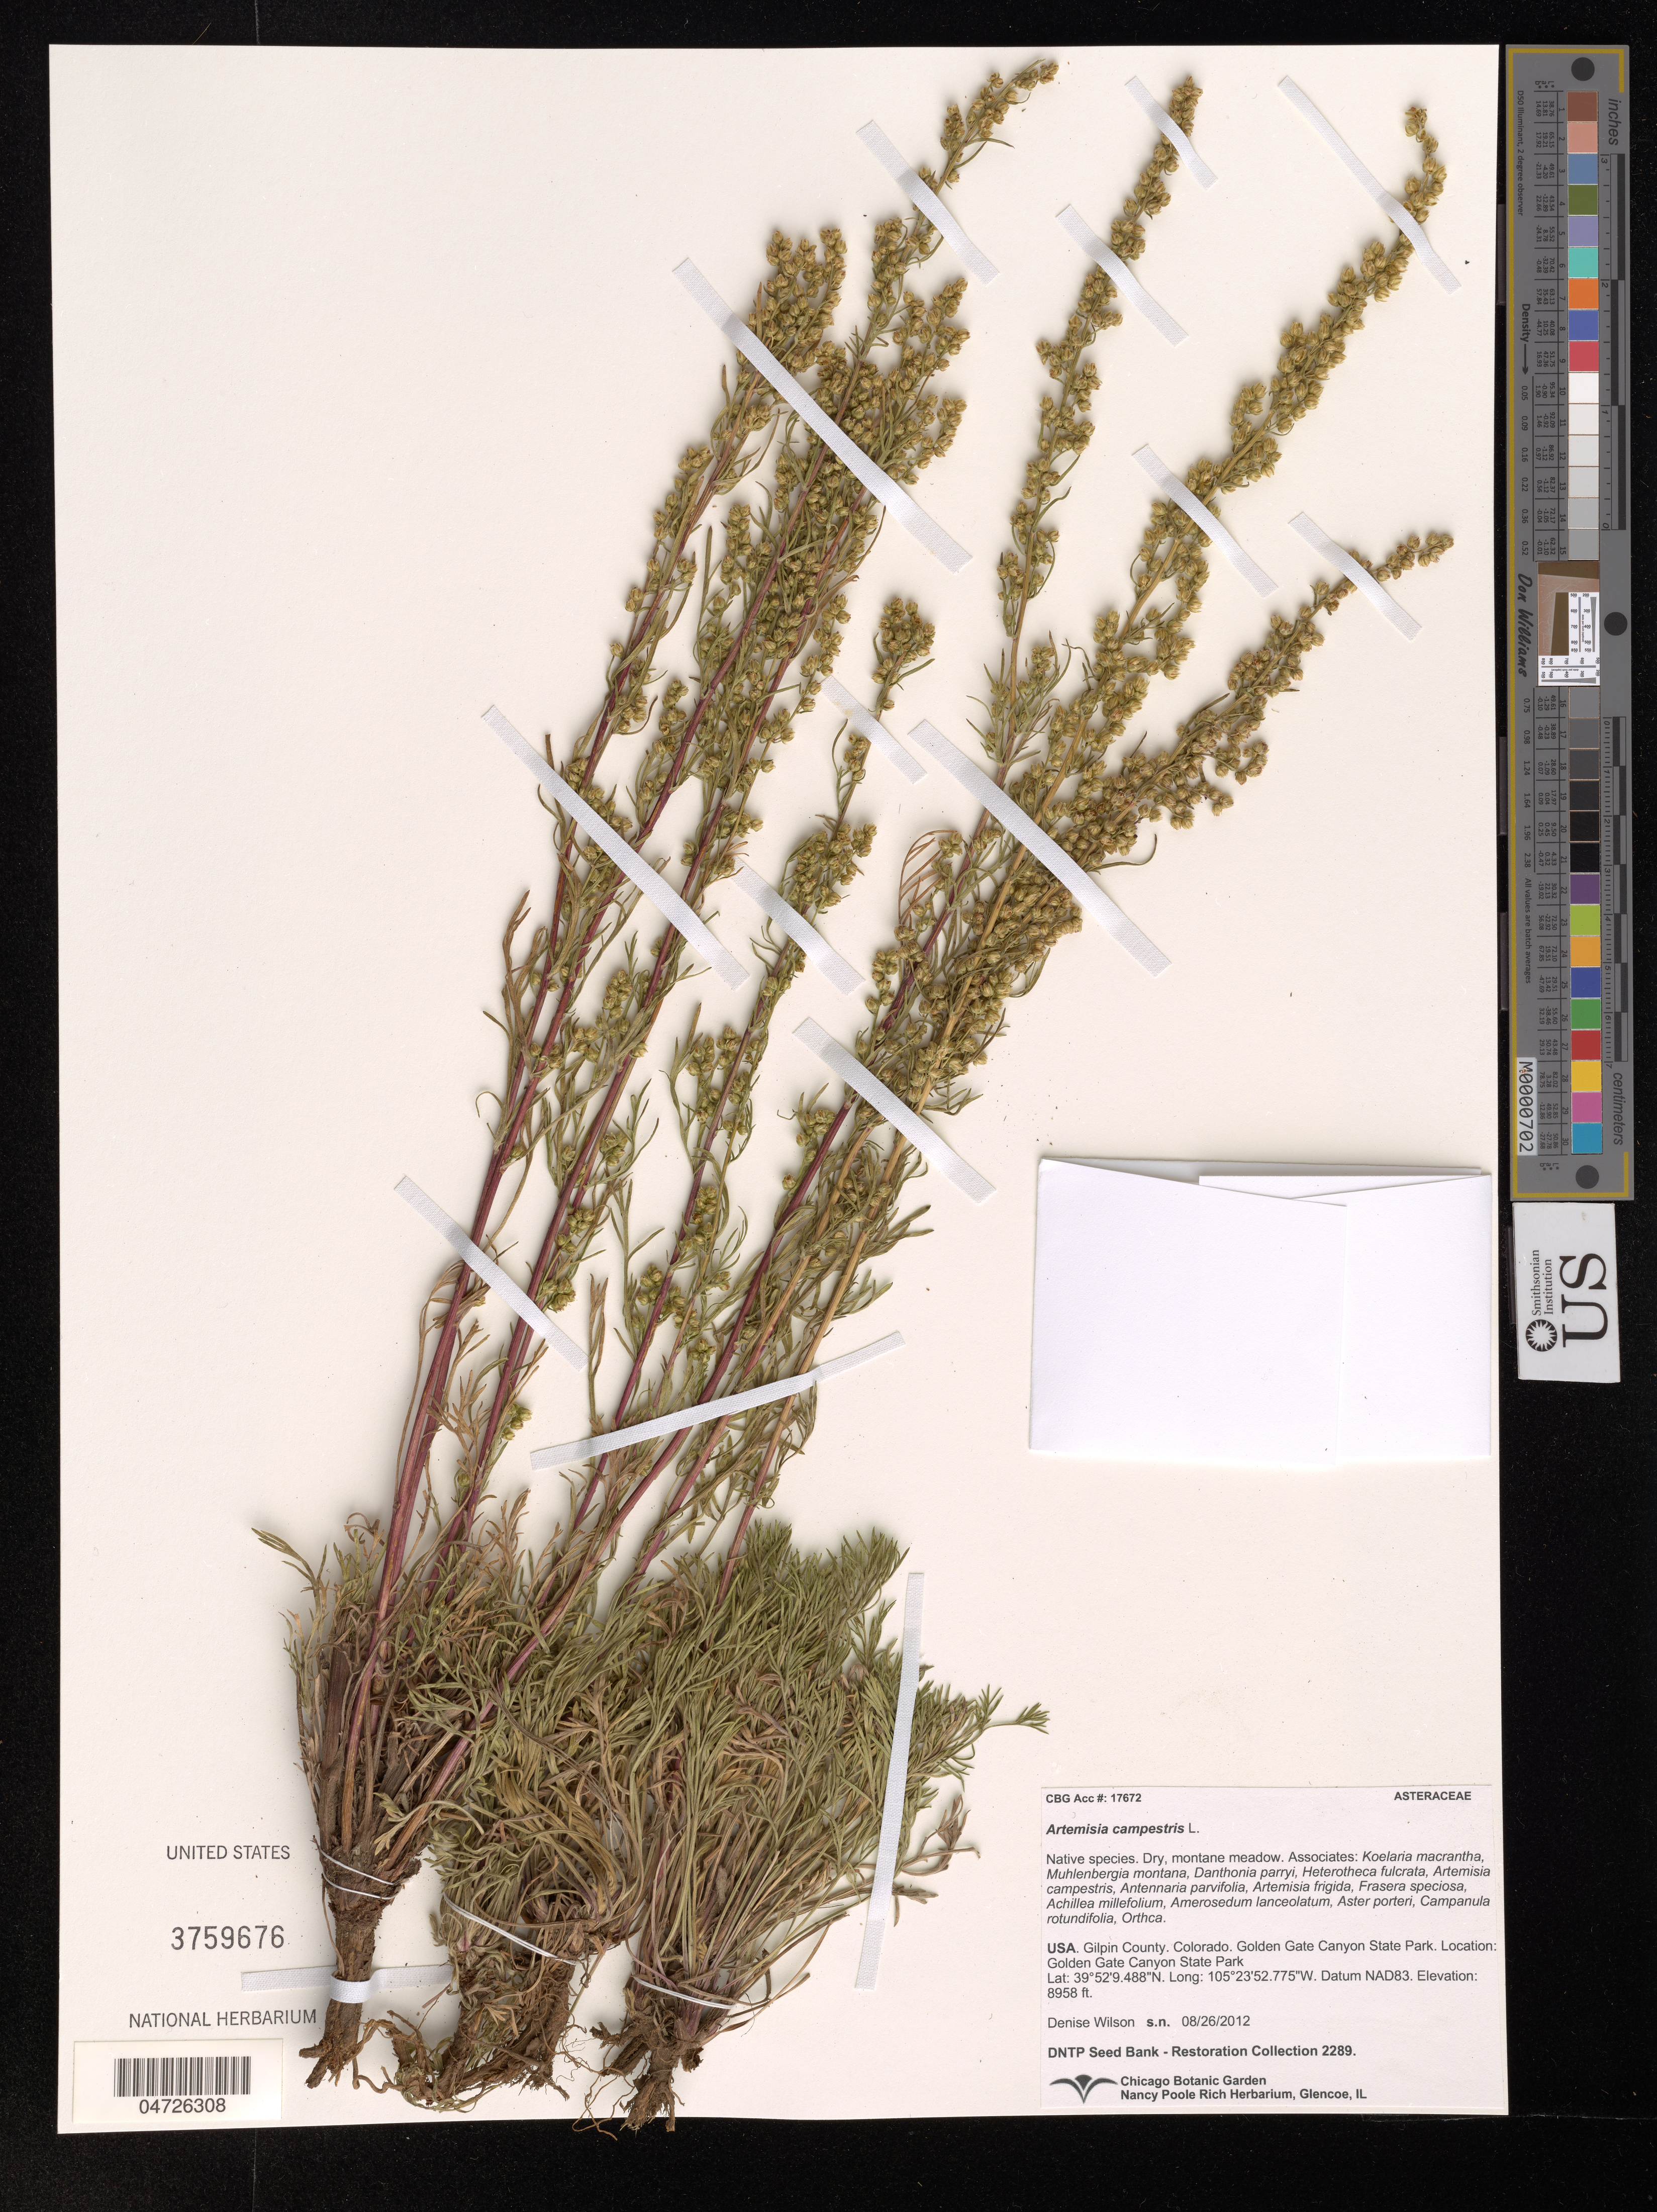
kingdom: Plantae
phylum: Tracheophyta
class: Magnoliopsida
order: Asterales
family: Asteraceae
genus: Artemisia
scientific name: Artemisia campestris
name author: L.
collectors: D. Wilson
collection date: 2012-08-26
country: United States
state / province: Colorado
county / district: Gilpin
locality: Gilpin County. Golden Gate Canyon State Park. Datum NAD83.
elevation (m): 2730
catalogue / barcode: US 3759676